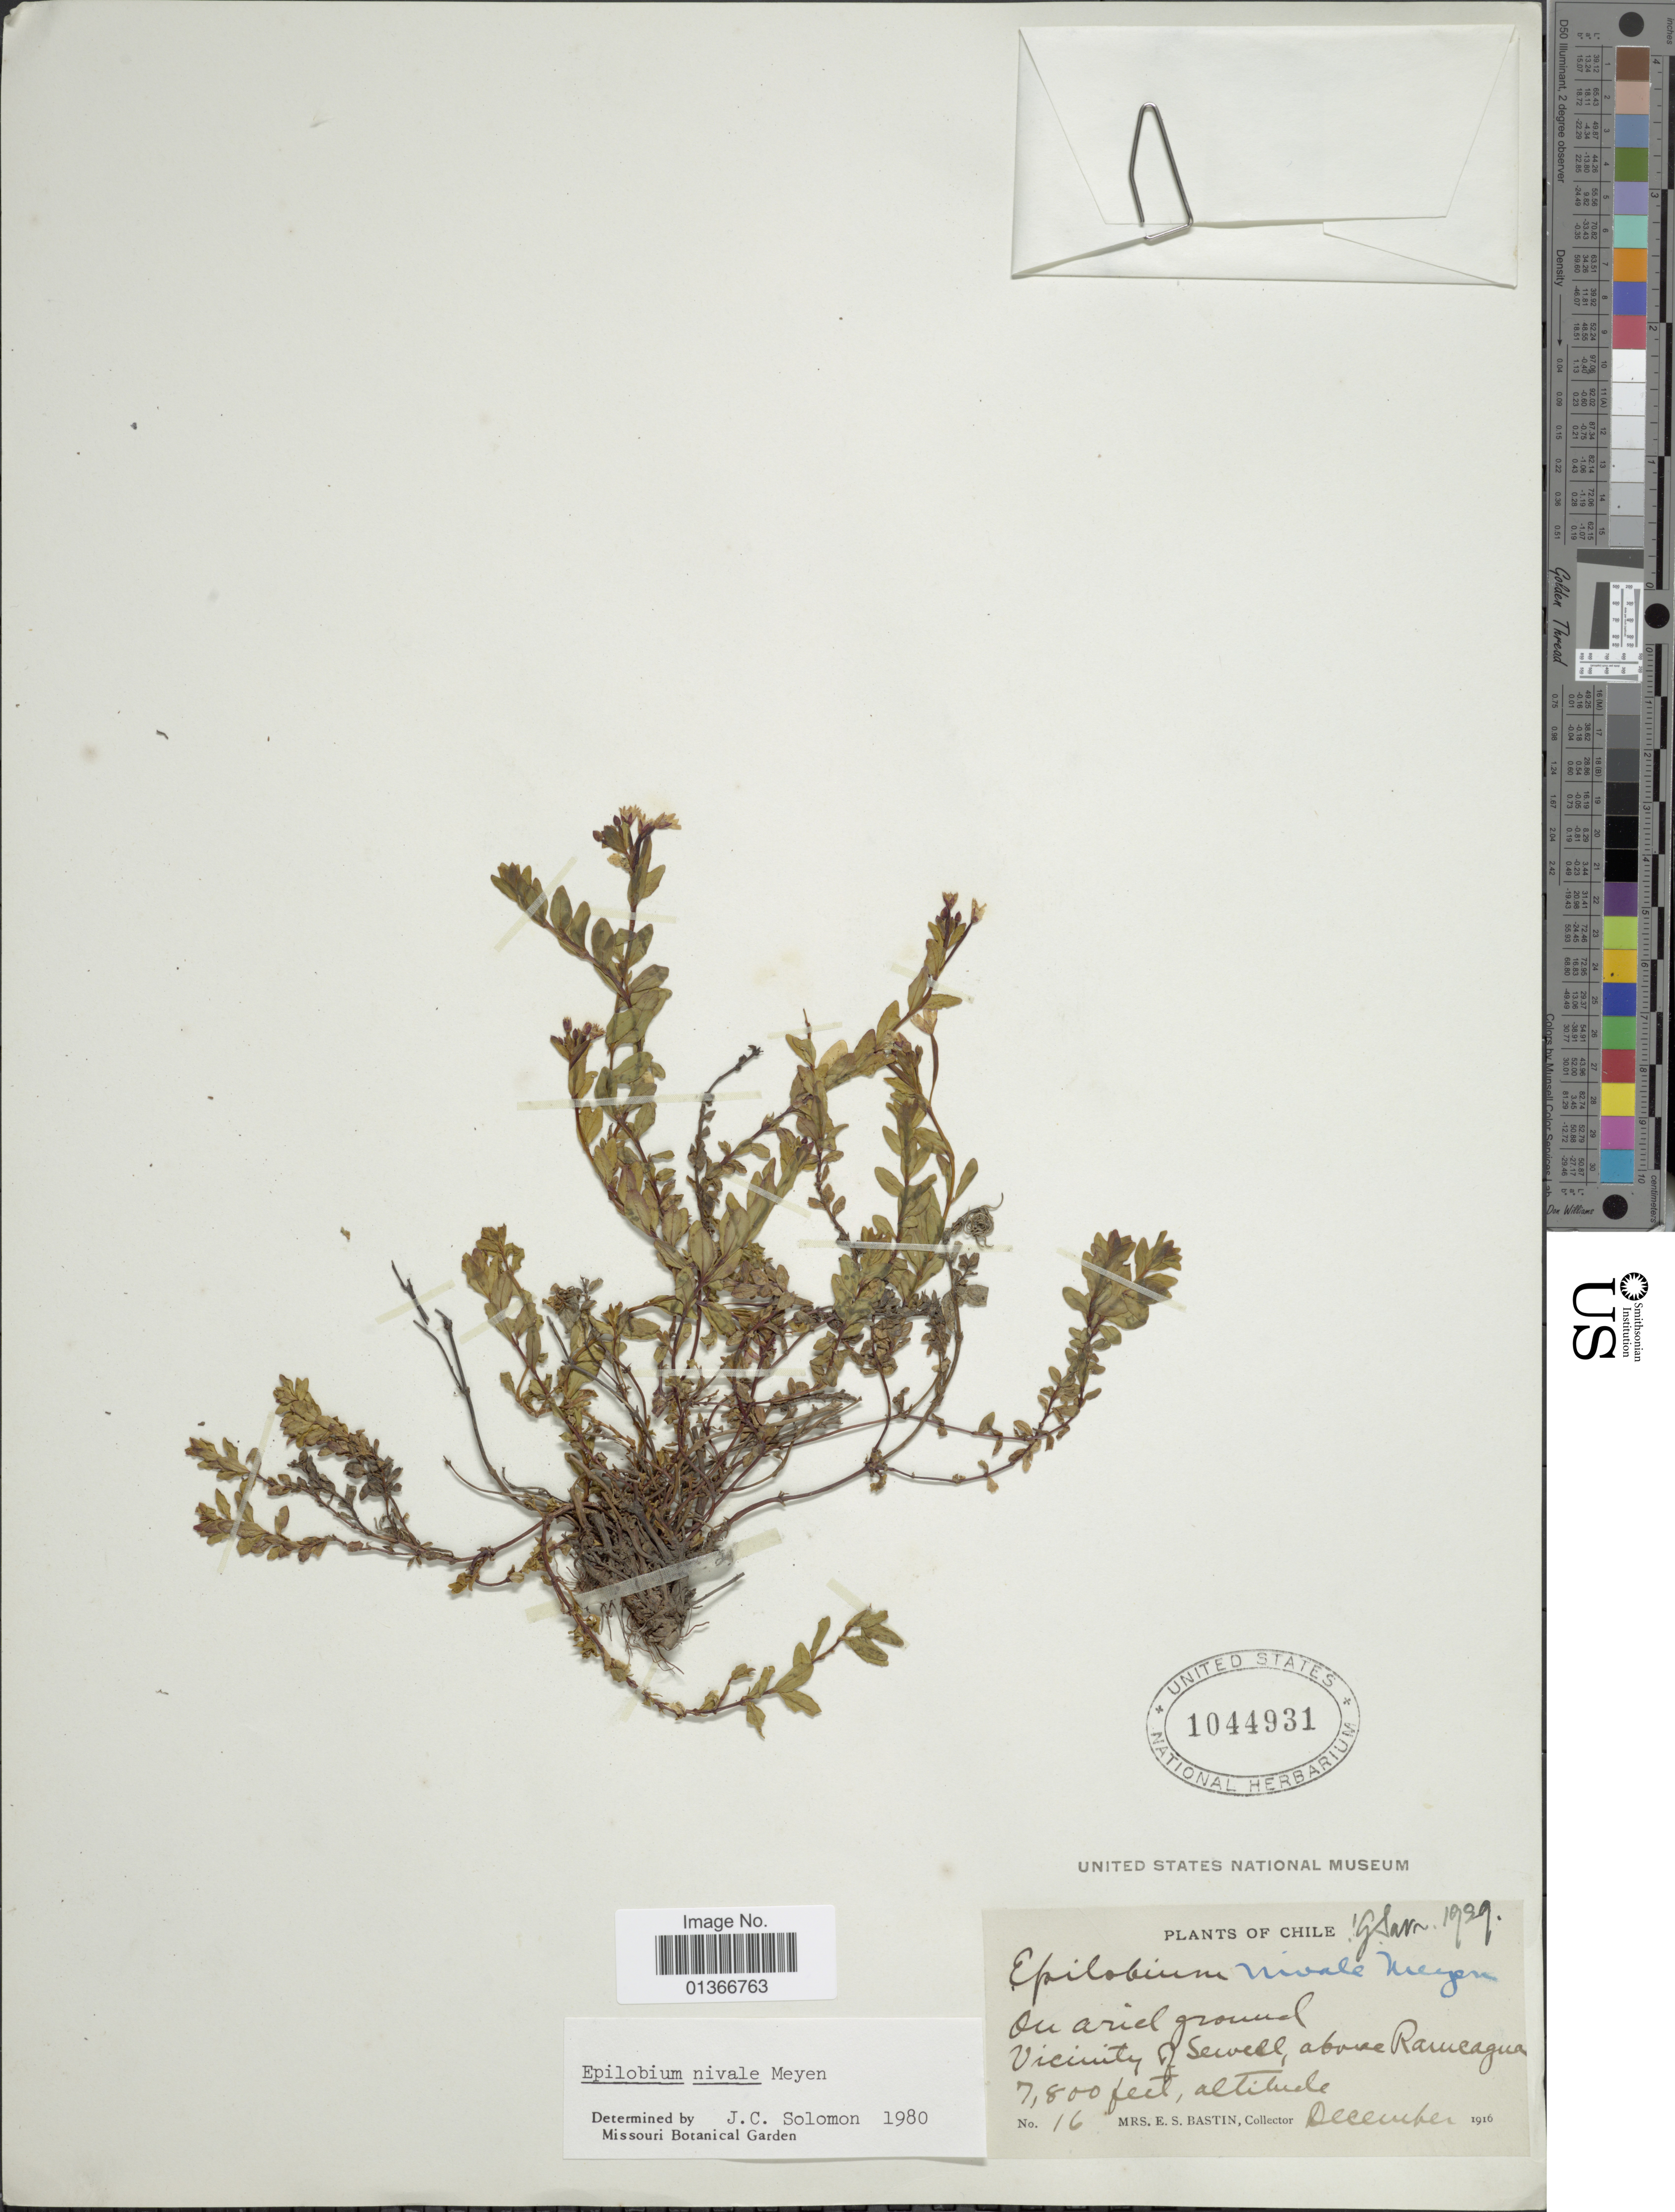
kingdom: Plantae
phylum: Tracheophyta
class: Magnoliopsida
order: Myrtales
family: Onagraceae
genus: Epilobium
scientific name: Epilobium nivale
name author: Meyen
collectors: E. Bastin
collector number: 16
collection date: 1916-12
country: Chile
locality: Vicinity of Sewell, above Rancagua.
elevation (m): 2377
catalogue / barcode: US 1044931